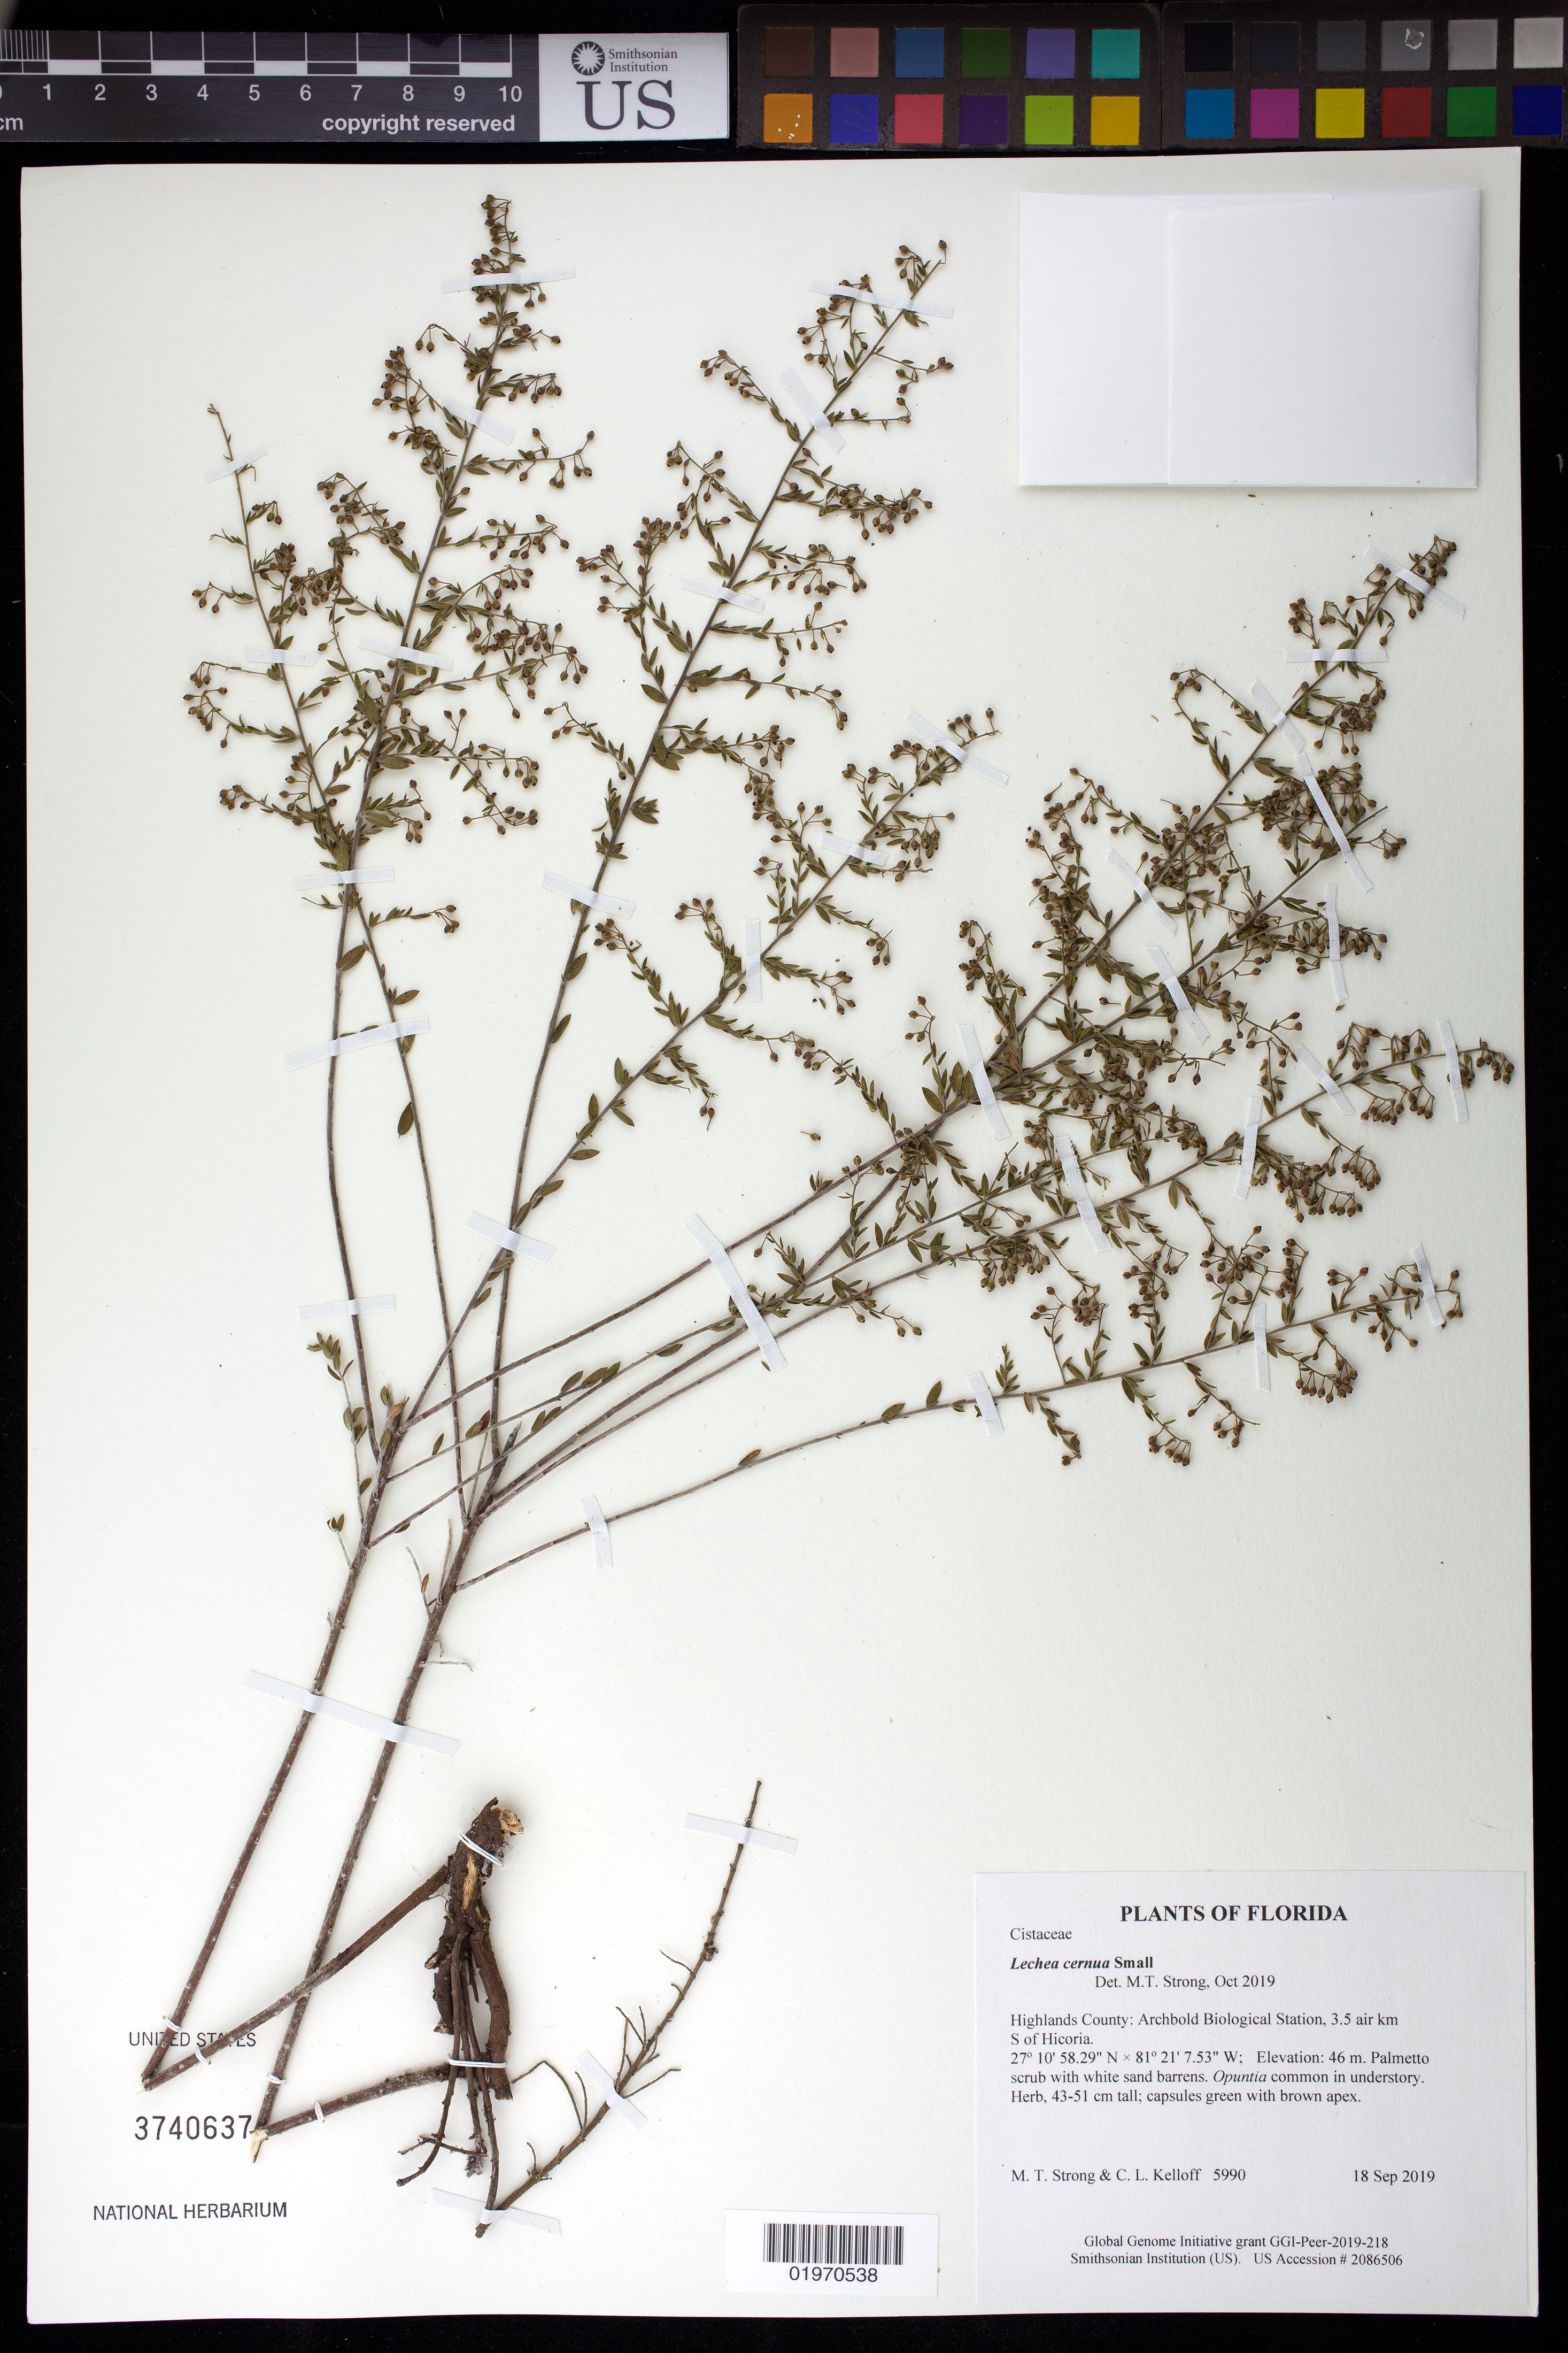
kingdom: Plantae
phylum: Tracheophyta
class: Magnoliopsida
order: Malvales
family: Cistaceae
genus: Lechea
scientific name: Lechea cernua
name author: Small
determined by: Strong, Mark T., (BOT), Smithsonian Institution - National Museum of Natural History (UNITED STATES)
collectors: M. T. Strong & C. L. Kelloff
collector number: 5990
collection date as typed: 18 Sep 2019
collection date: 2019-09-18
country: United States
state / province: Florida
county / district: Highlands County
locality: Archbold Biological Station, 3.5 air km S of Hicoria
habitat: Palmetto scrub with white sand barrens. Opuntia common in understory.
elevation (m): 46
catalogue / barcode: US 3740637